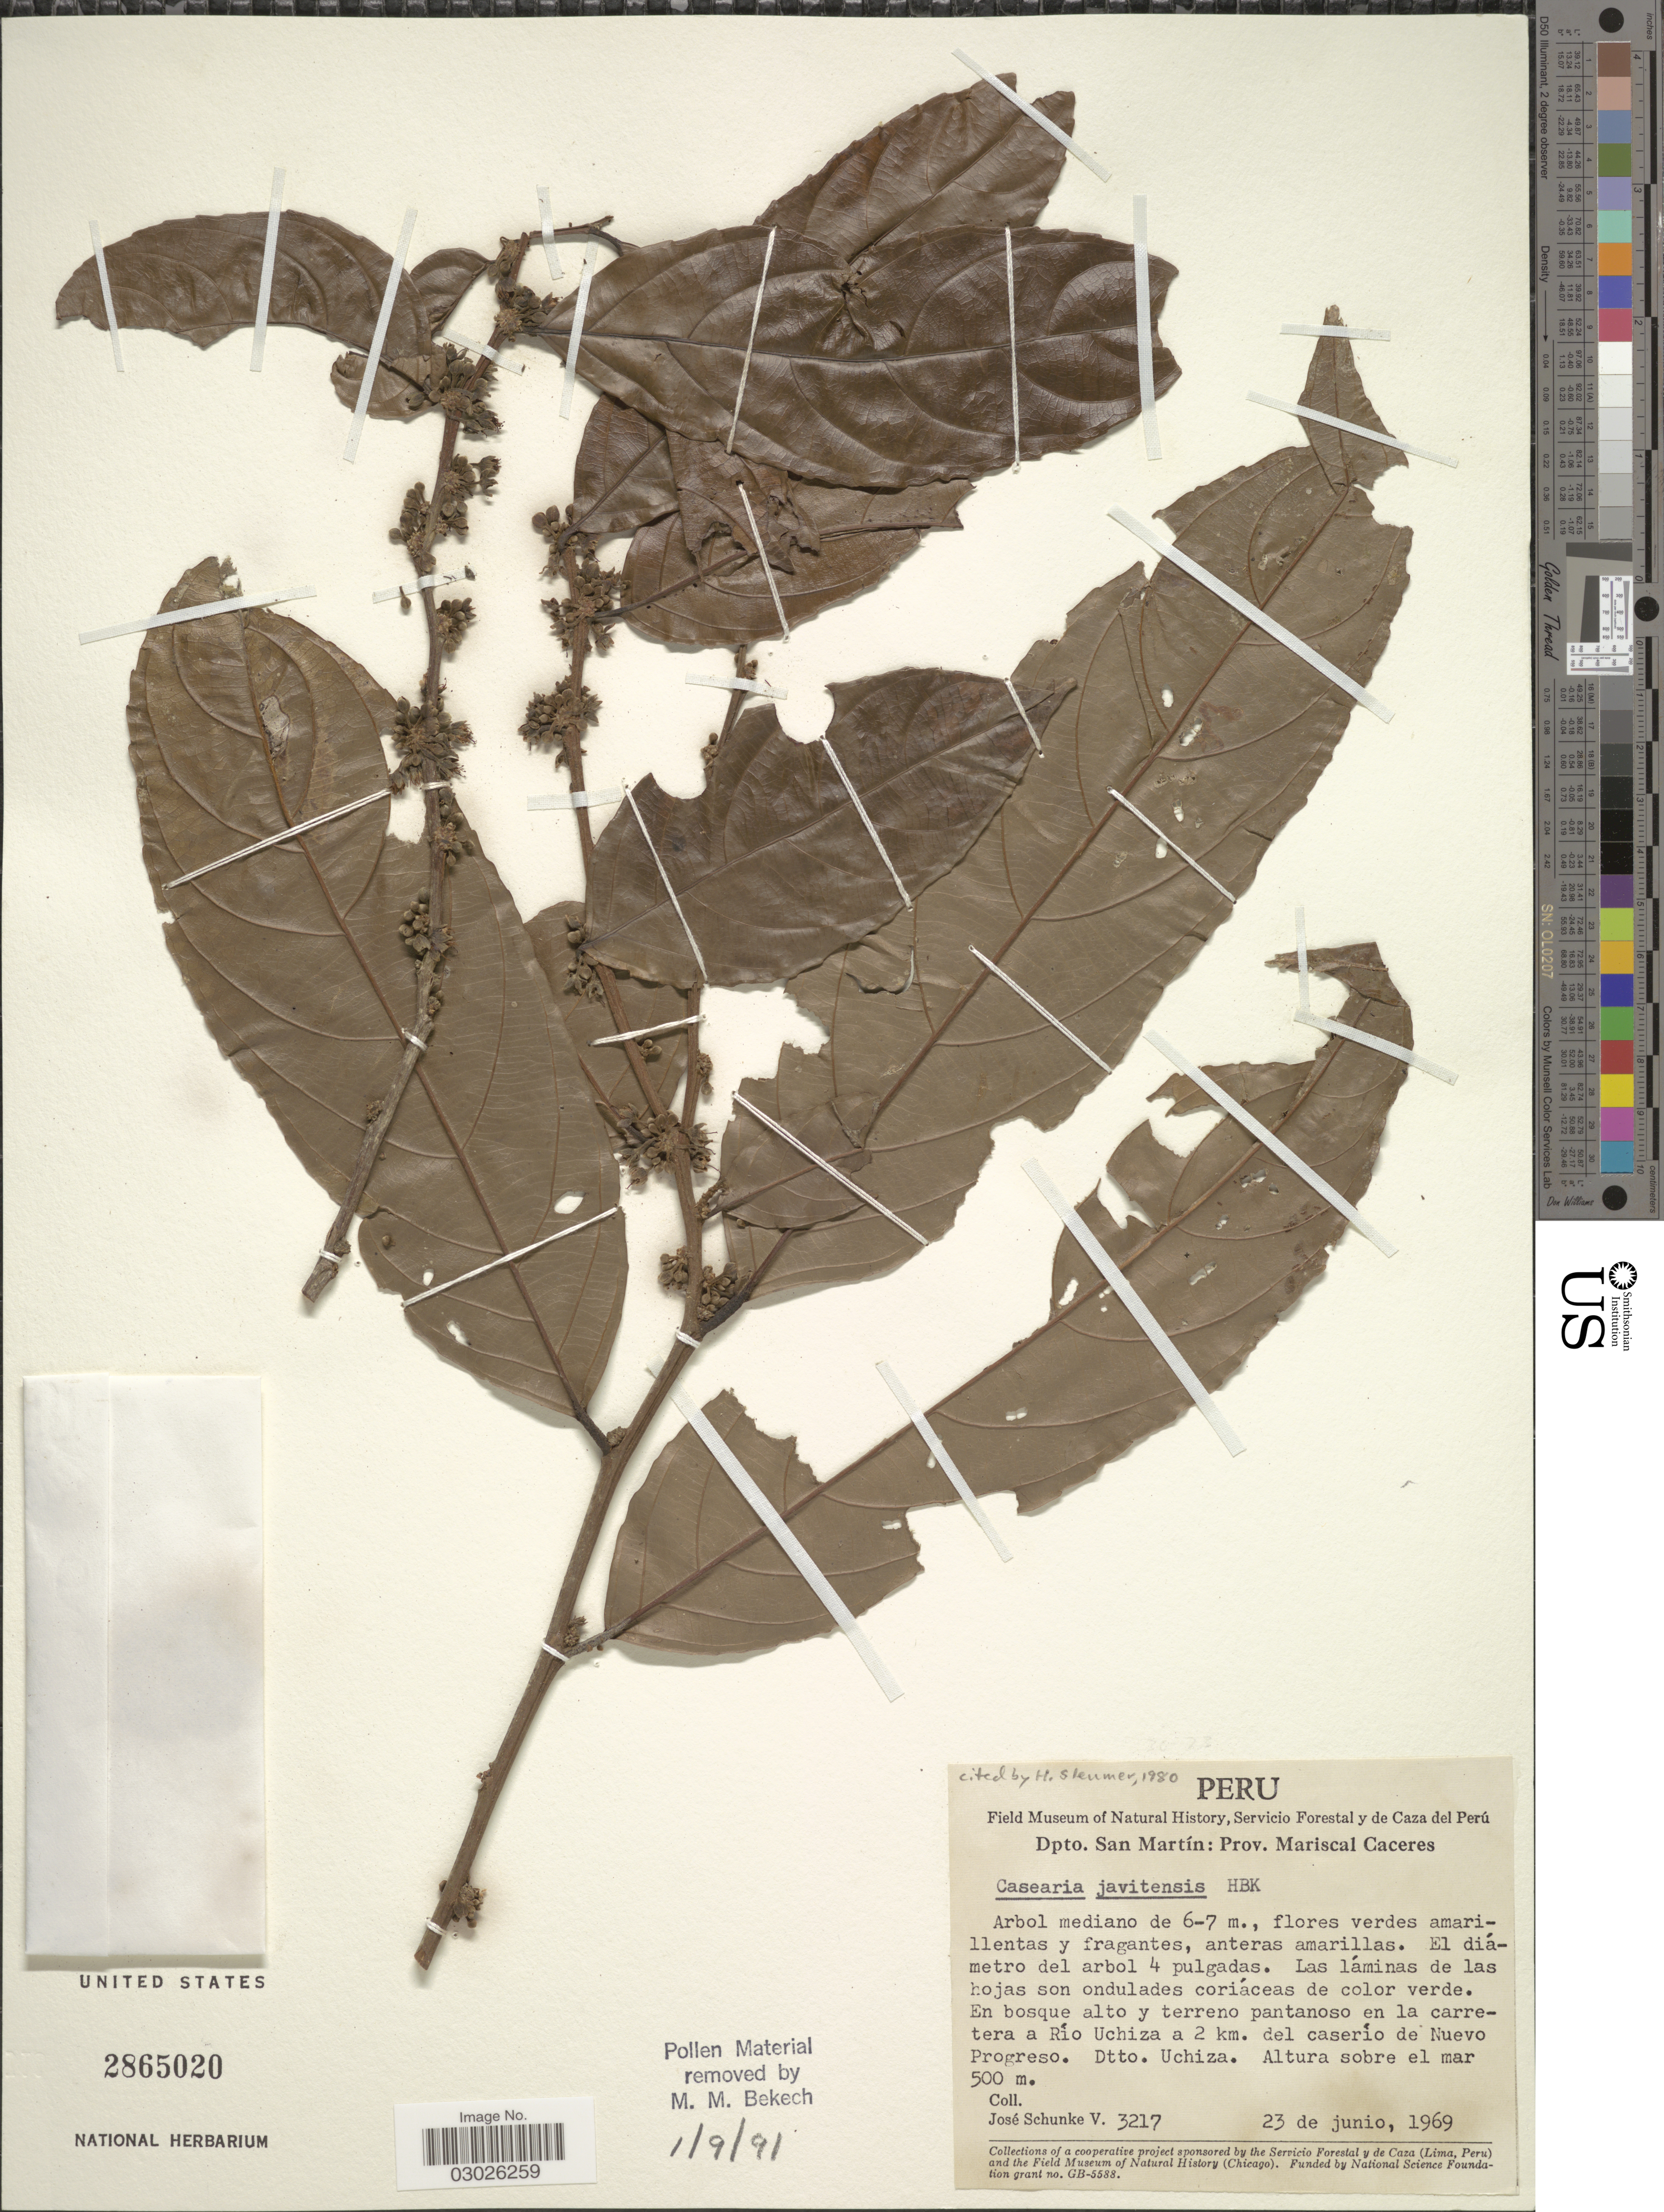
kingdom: Plantae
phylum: Tracheophyta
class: Magnoliopsida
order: Malpighiales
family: Salicaceae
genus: Piparea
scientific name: Piparea multiflora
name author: C.F. Gaertn.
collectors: J. Schunke Vigo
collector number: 3217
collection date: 1969-06-23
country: Peru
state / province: San Martín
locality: Dpto. San Martin: Prov. Mariscal Caceres, en la carretera a Río Uchiza a 2 km. del caserio de Nuevo Progreso, Dtto. Uchiza.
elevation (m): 500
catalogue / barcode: US 2865020